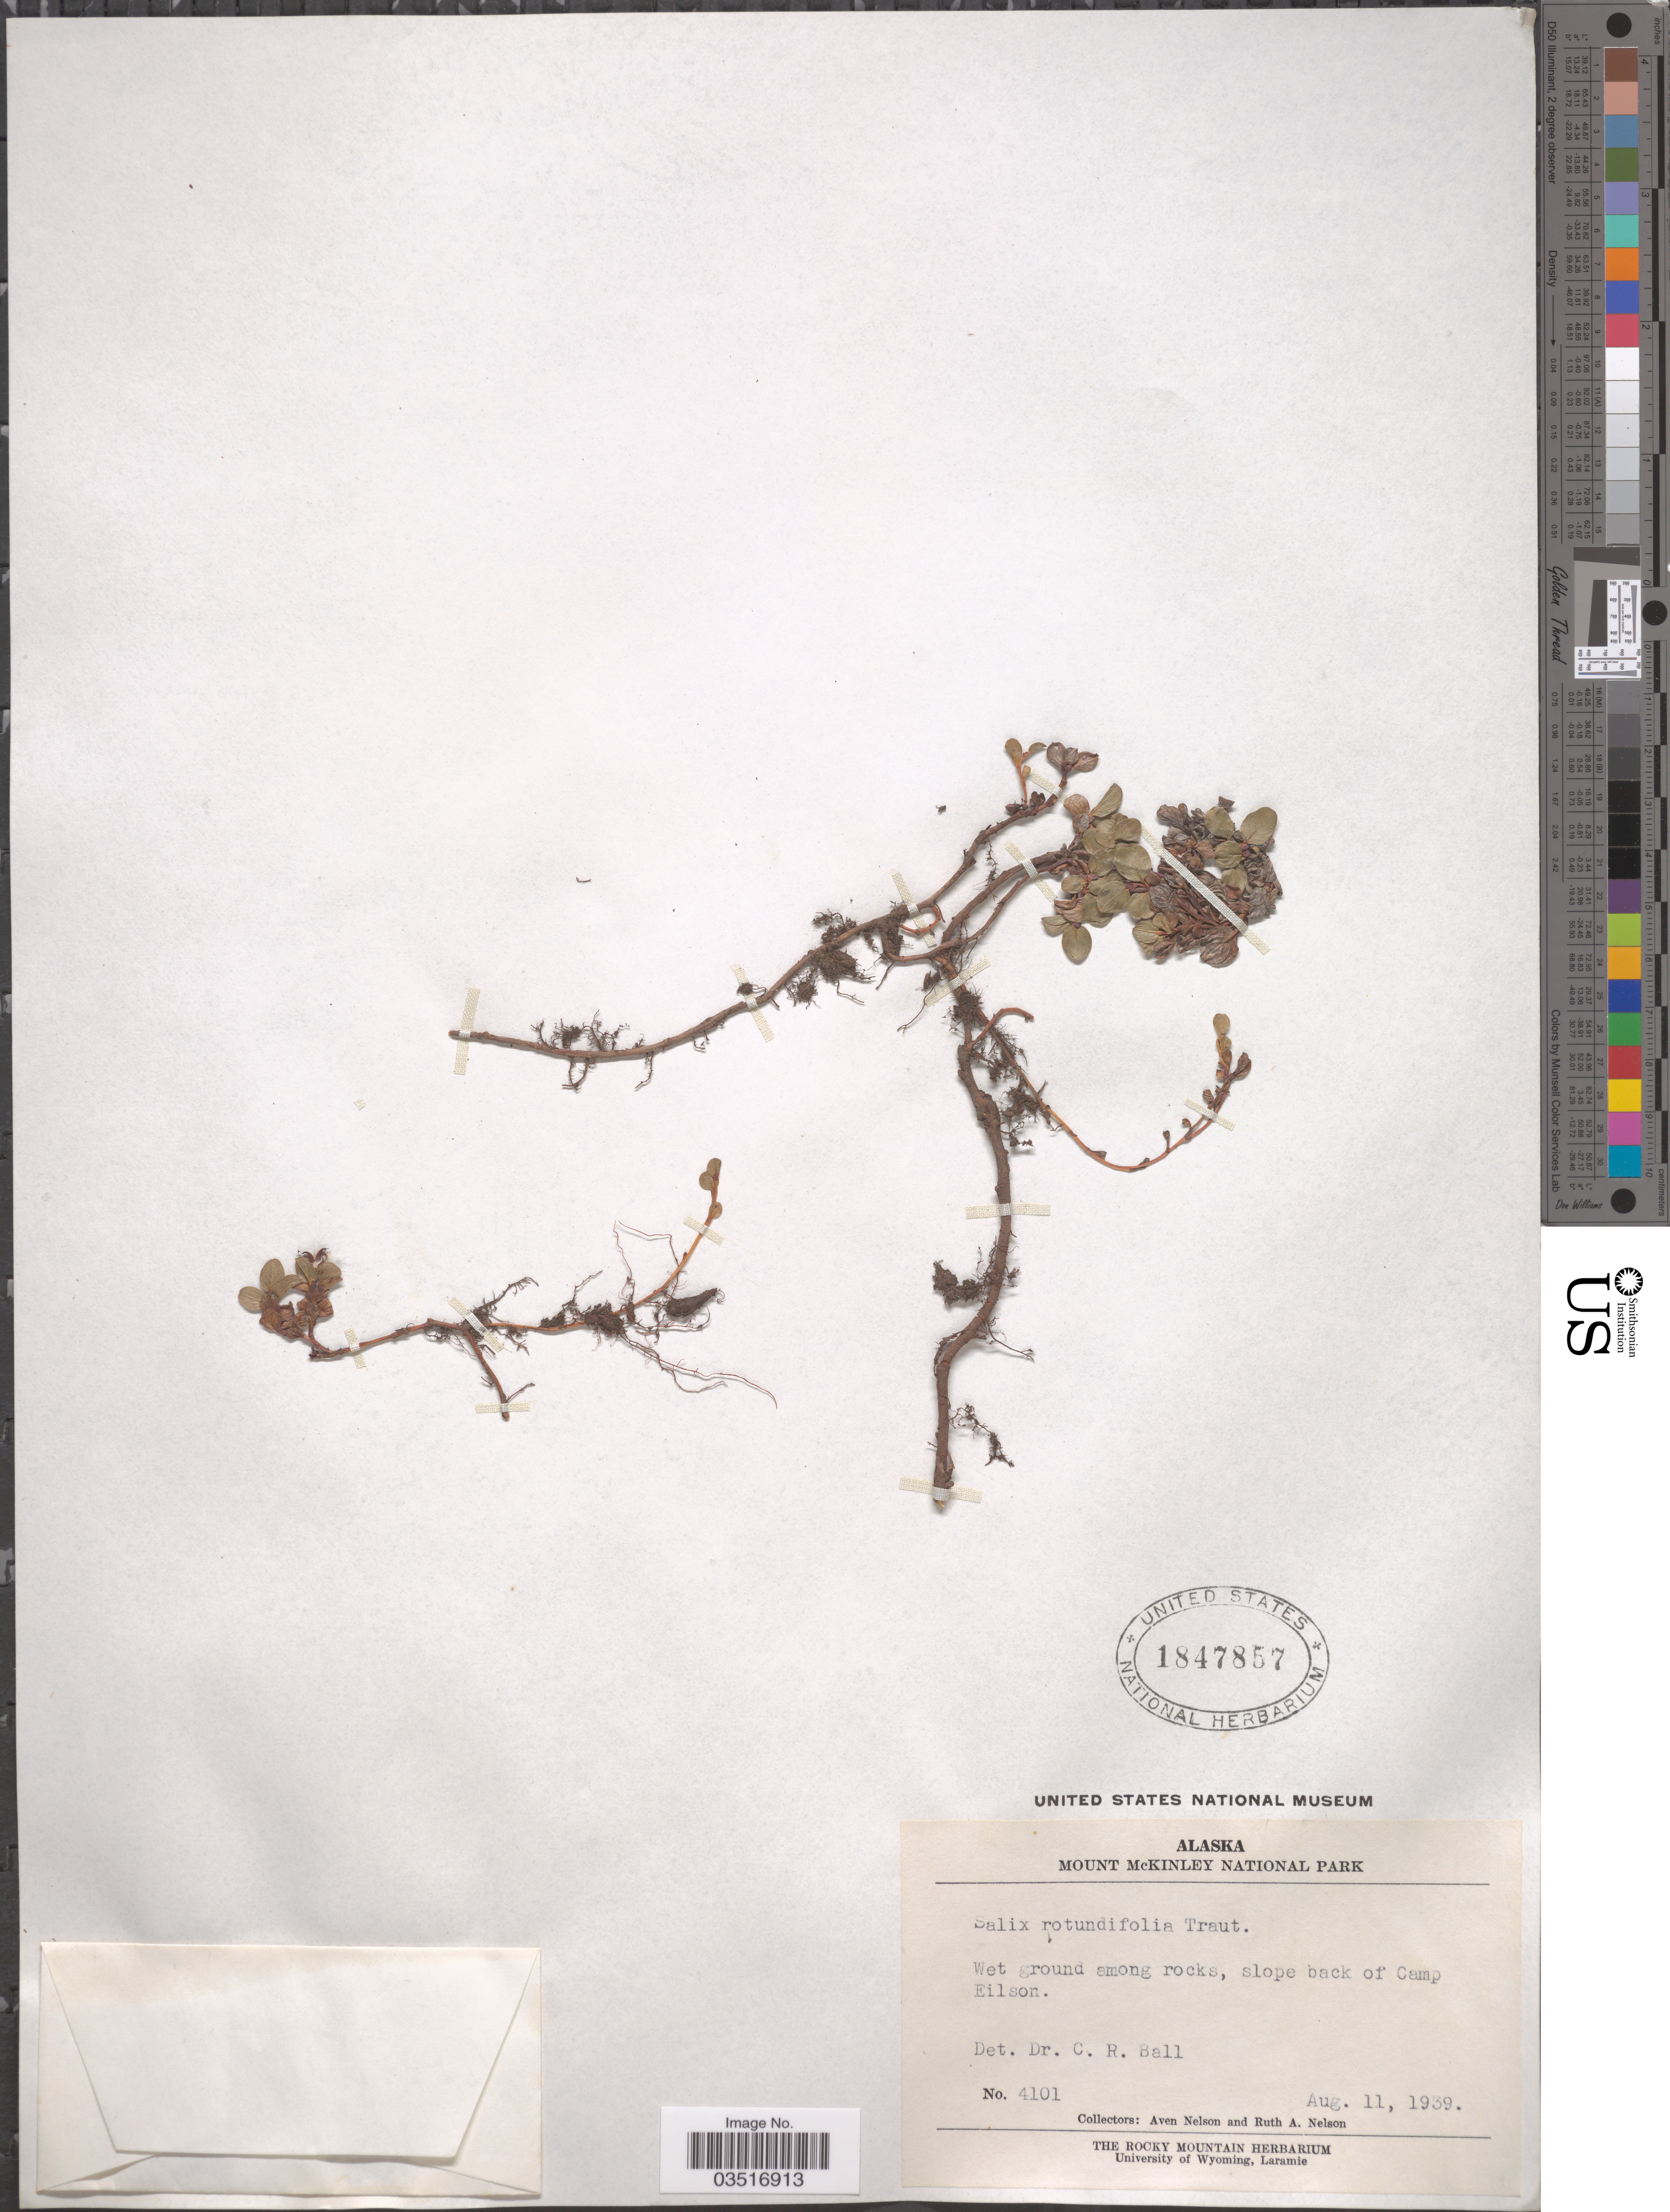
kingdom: Plantae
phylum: Tracheophyta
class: Magnoliopsida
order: Malpighiales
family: Salicaceae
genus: Salix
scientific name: Salix rotundifolia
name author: Trautv.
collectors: A. Nelson & R. A. Nelson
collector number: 4101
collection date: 1939-08-11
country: United States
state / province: Alaska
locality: Mount McKinley National Park. Slope back of Camp Eilson.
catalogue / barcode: US 1847857